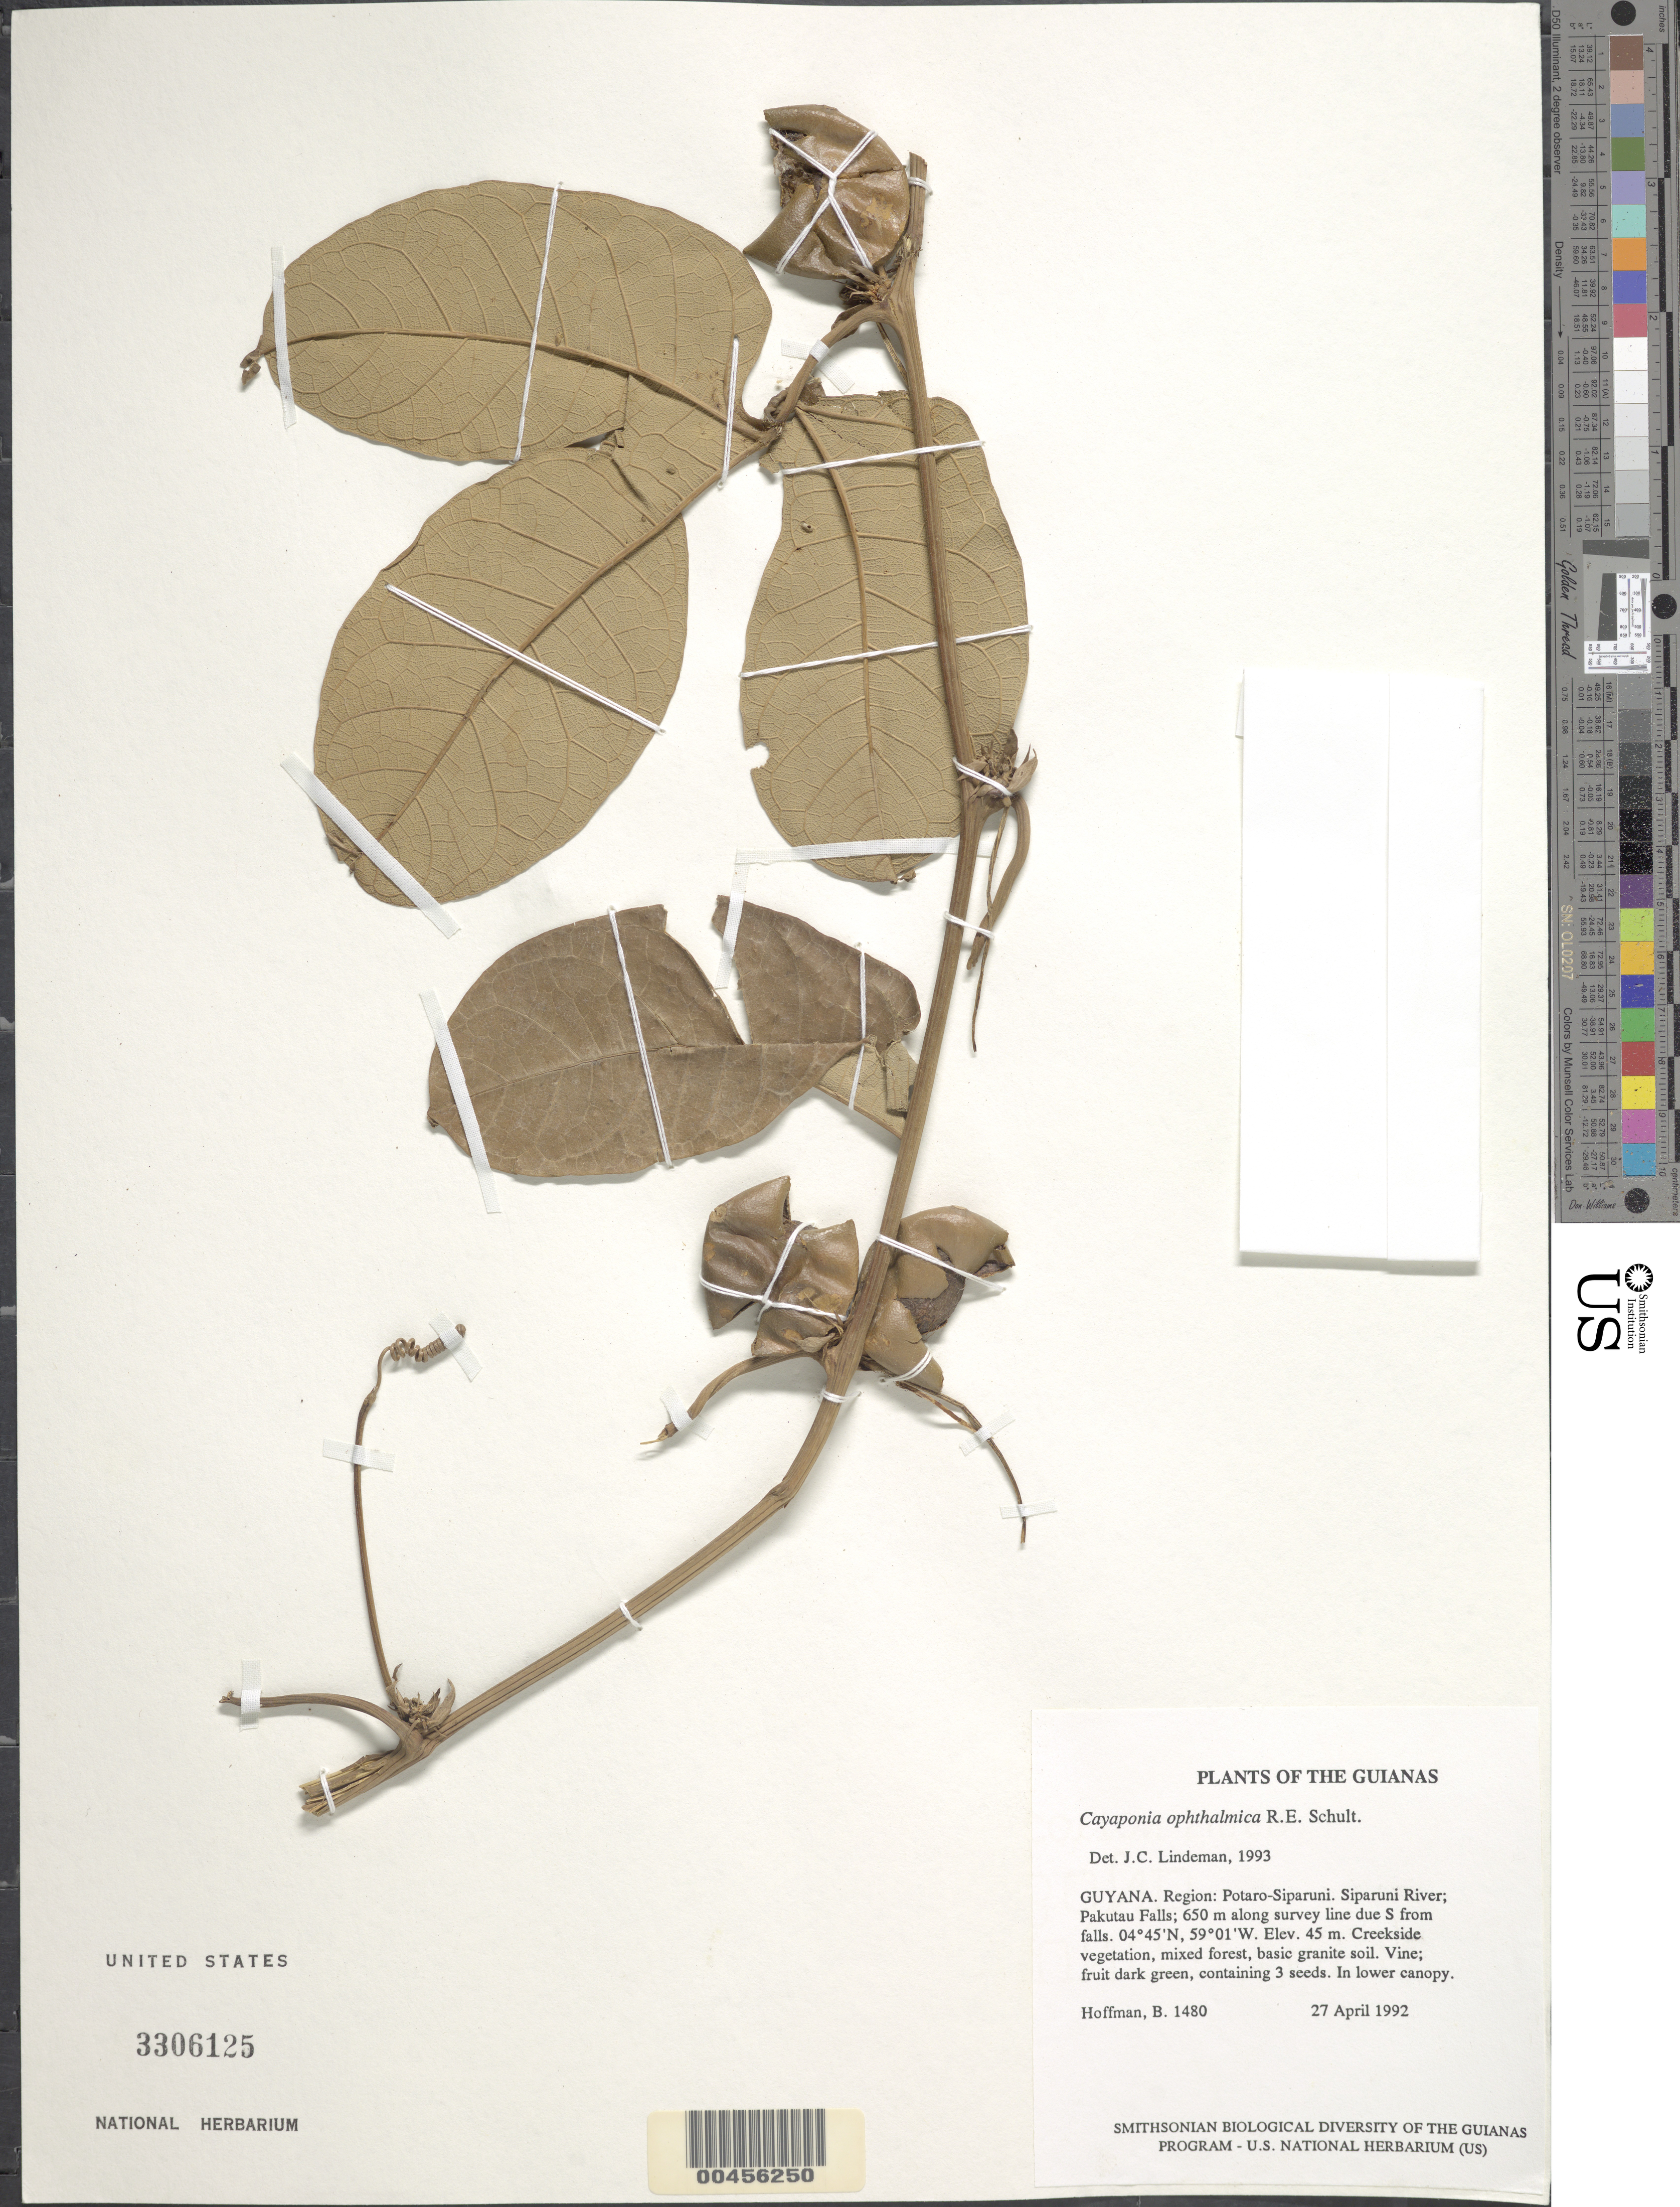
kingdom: Plantae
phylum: Tracheophyta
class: Magnoliopsida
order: Cucurbitales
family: Cucurbitaceae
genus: Cayaponia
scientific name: Cayaponia granatensis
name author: Cogn.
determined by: Nee, Michael H.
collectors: B. Hoffman, R. T. Pennington, G. Gharbarran & C. Capellaro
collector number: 1480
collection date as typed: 27 April 1992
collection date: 1992-04-27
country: Guyana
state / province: Potaro-Siparuni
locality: Siparuni River; Pakutau Falls; 650 m along survey line due S from falls. Iwokrama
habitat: Creekside vegetation, mixed forest, basic granite soil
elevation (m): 45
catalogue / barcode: US 3306125